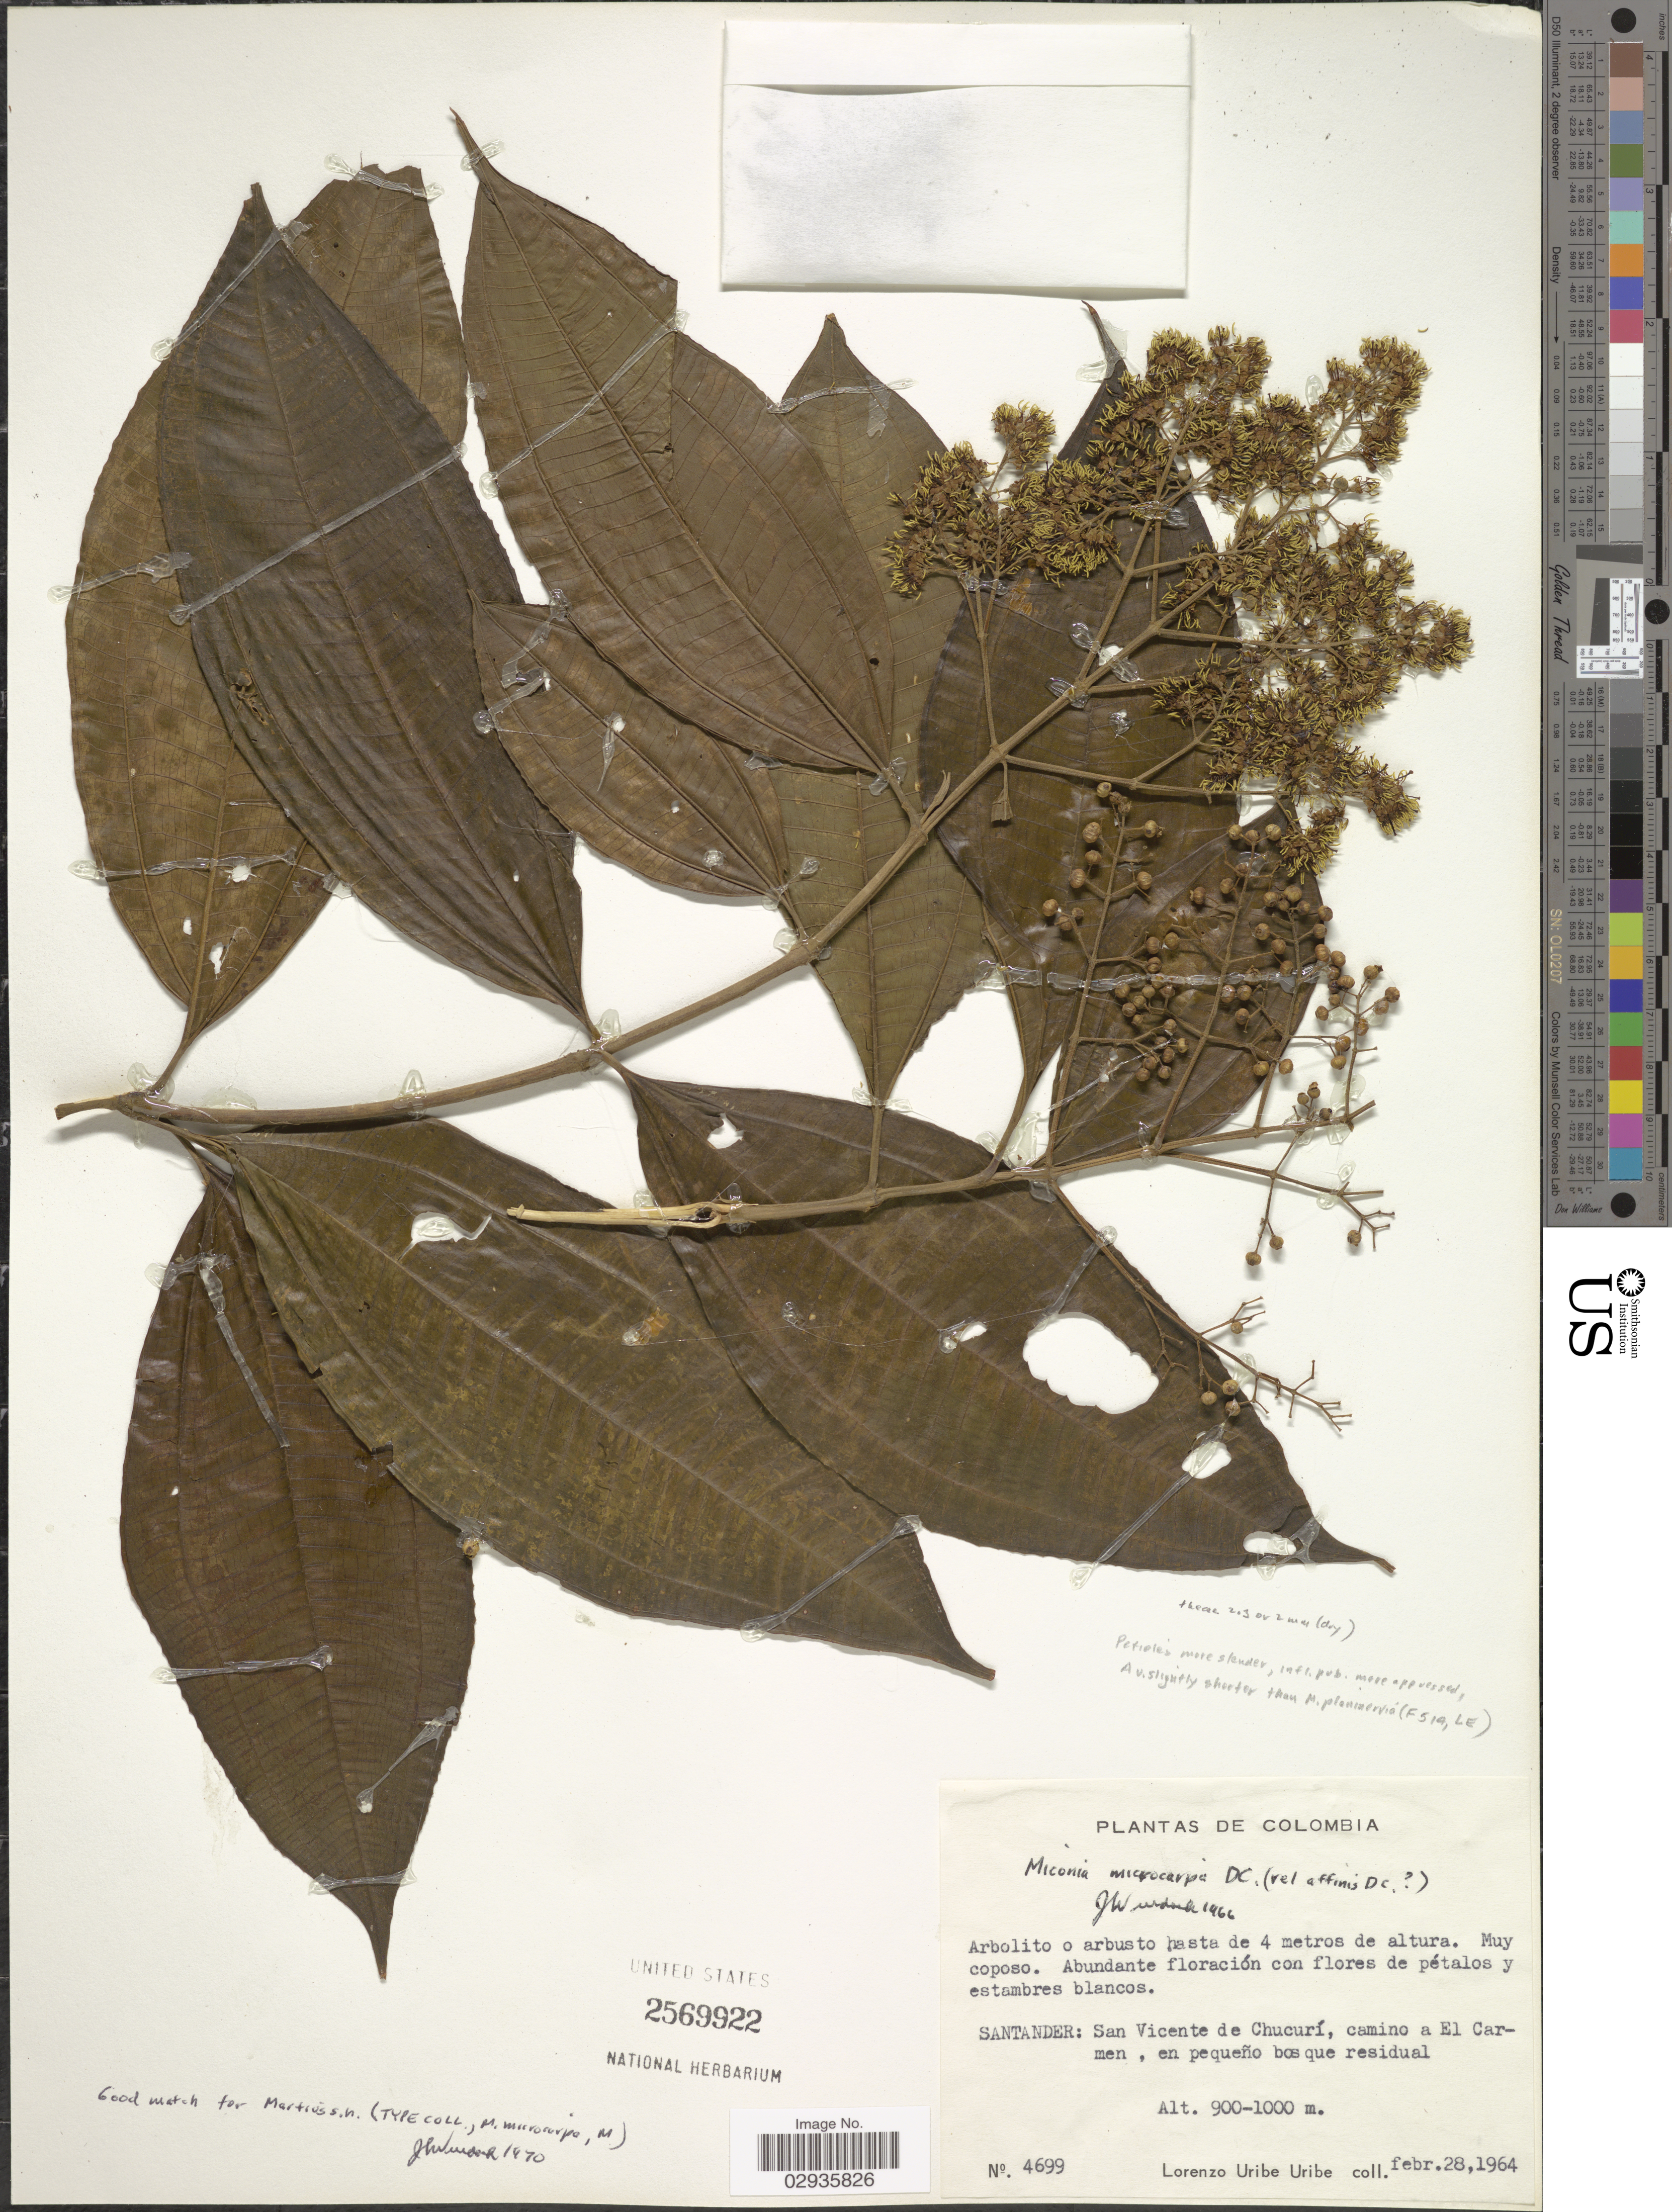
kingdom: Plantae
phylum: Tracheophyta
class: Magnoliopsida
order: Myrtales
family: Melastomataceae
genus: Miconia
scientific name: Miconia affinis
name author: DC.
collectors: L. Uribe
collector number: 4699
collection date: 1964-02-28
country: Colombia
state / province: Santander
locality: San Vicente de Chucurí, camino a El Carmen.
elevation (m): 900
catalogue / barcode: US 2569922